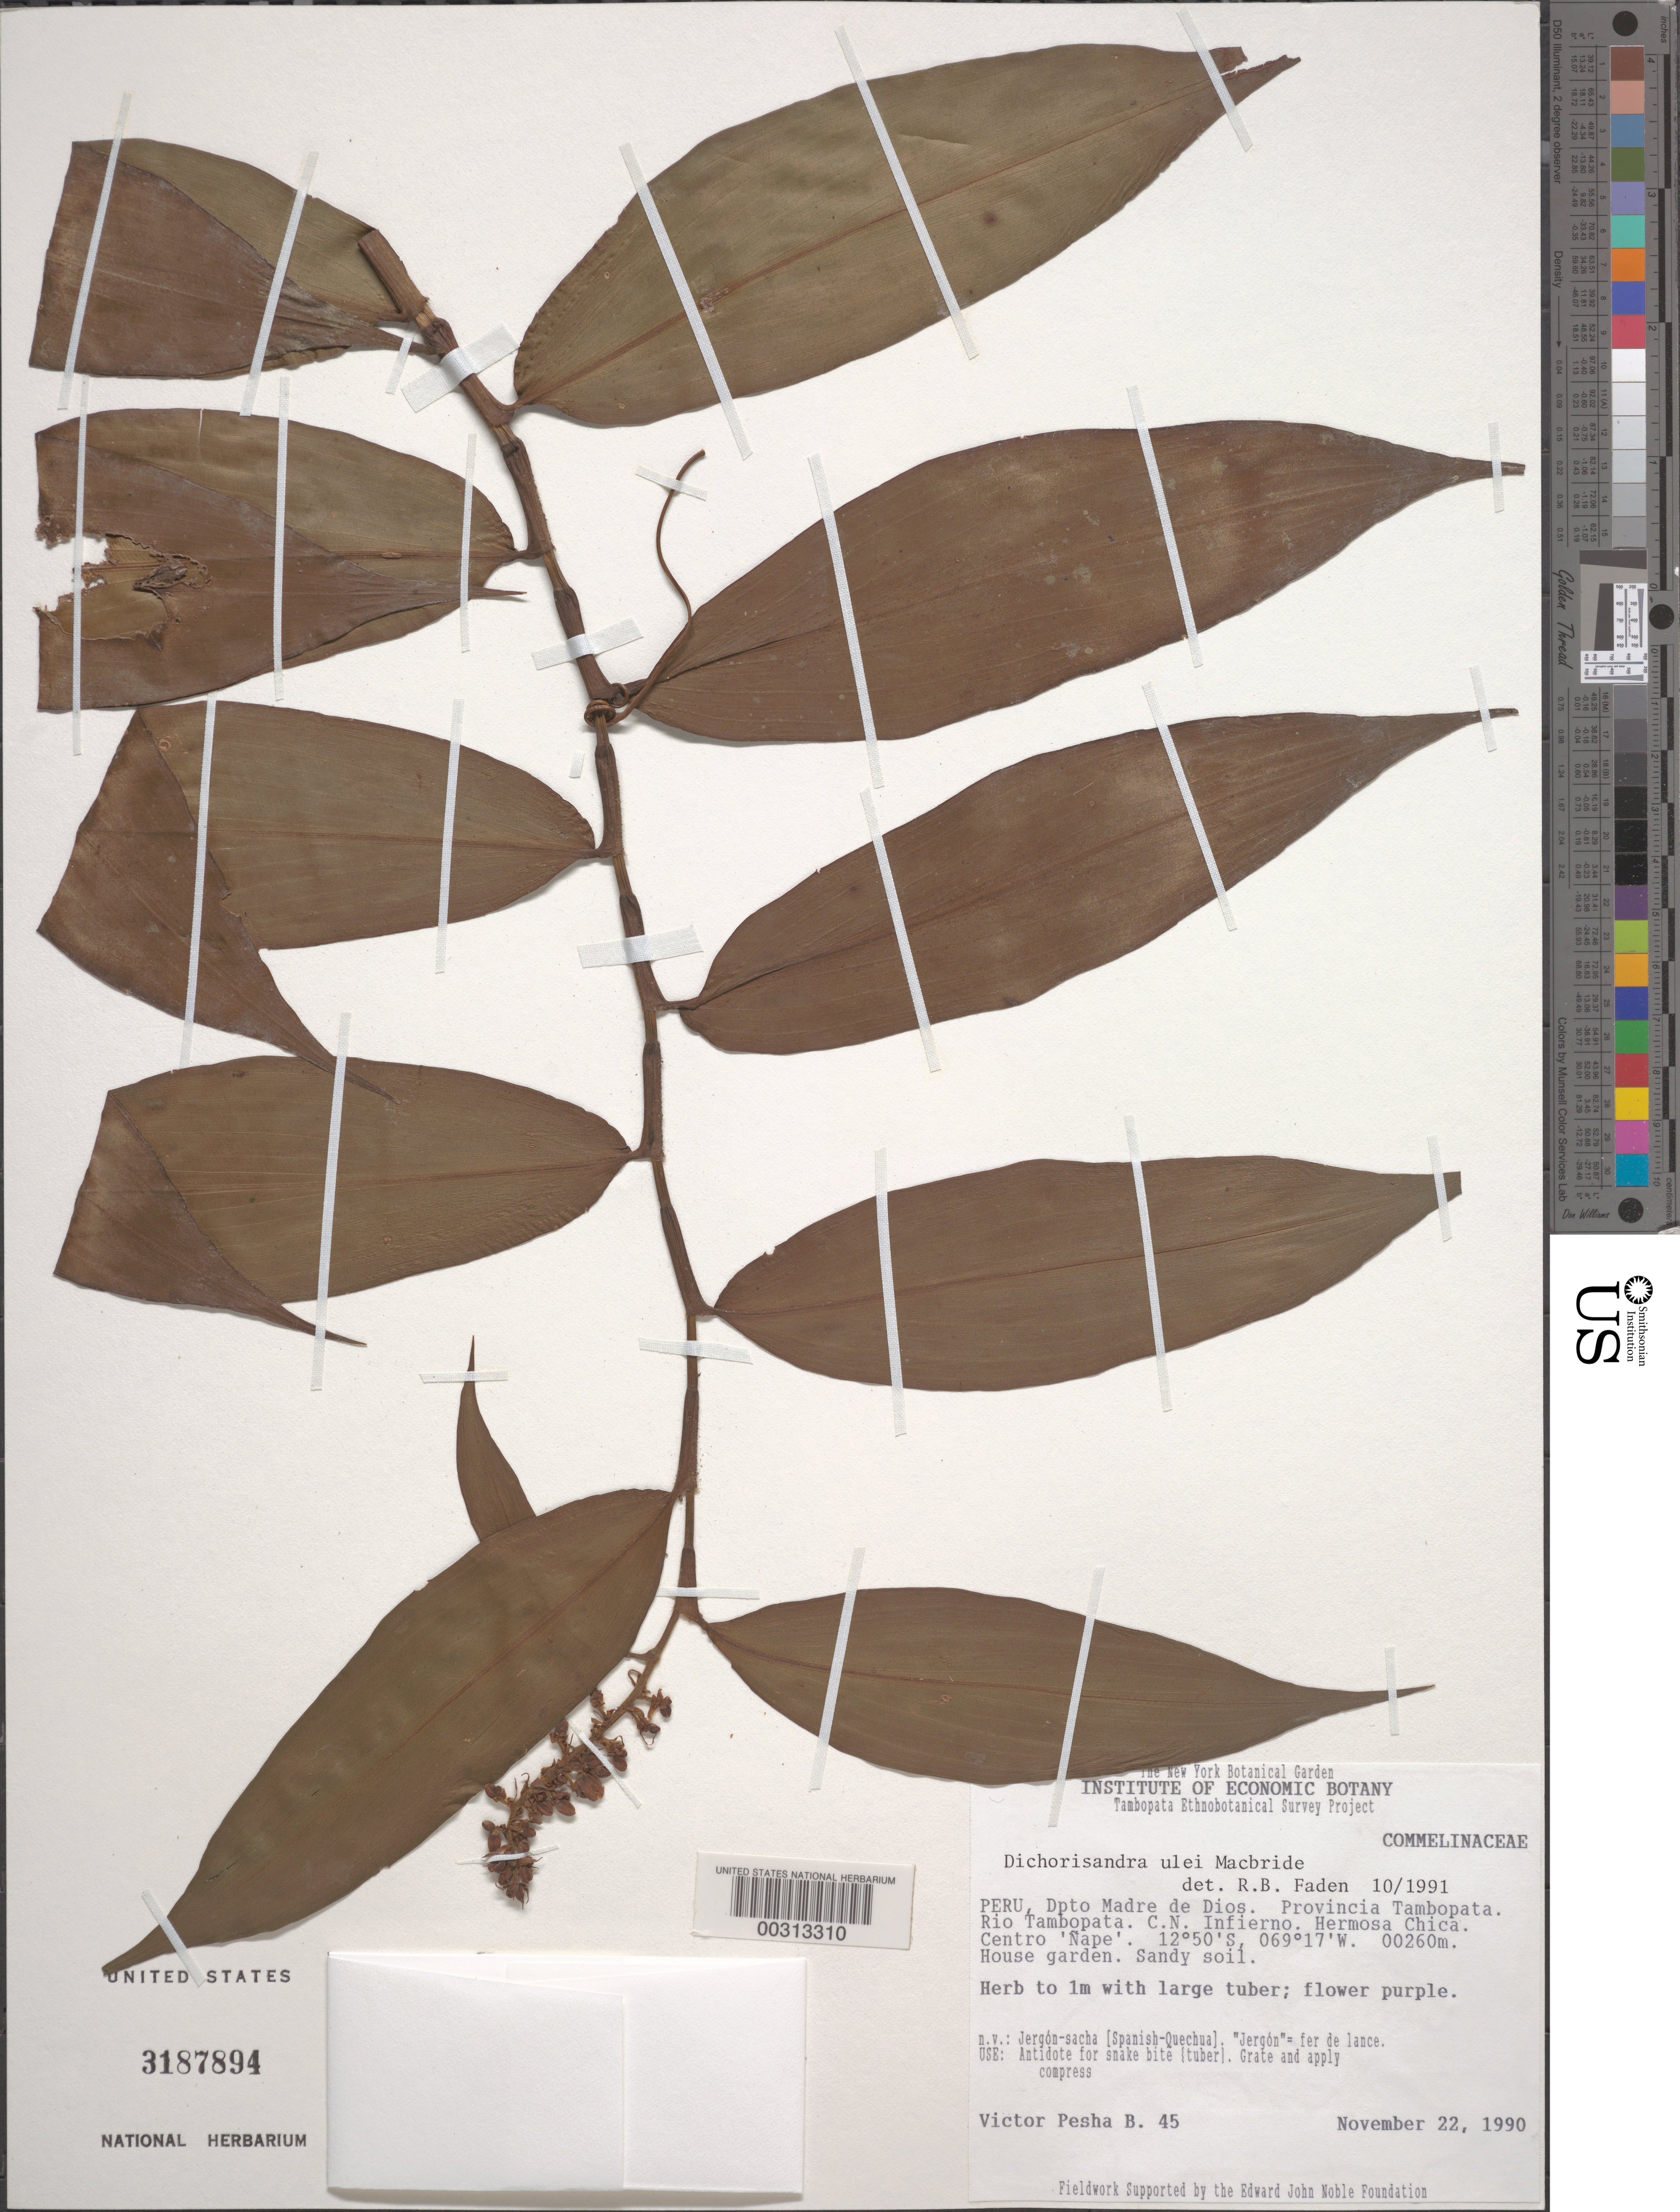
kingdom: Plantae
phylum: Tracheophyta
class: Liliopsida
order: Commelinales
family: Commelinaceae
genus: Dichorisandra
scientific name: Dichorisandra ulei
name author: J.F. Macbr.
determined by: Faden, Robert B., (US), Smithsonian Institution - National Museum of Natural History (UNITED STATES)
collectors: V. Pesha B.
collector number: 45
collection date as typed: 22 Nov 1990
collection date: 1990-11-22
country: Peru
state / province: Madre de Dios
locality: Tambopata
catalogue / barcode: US 3187894